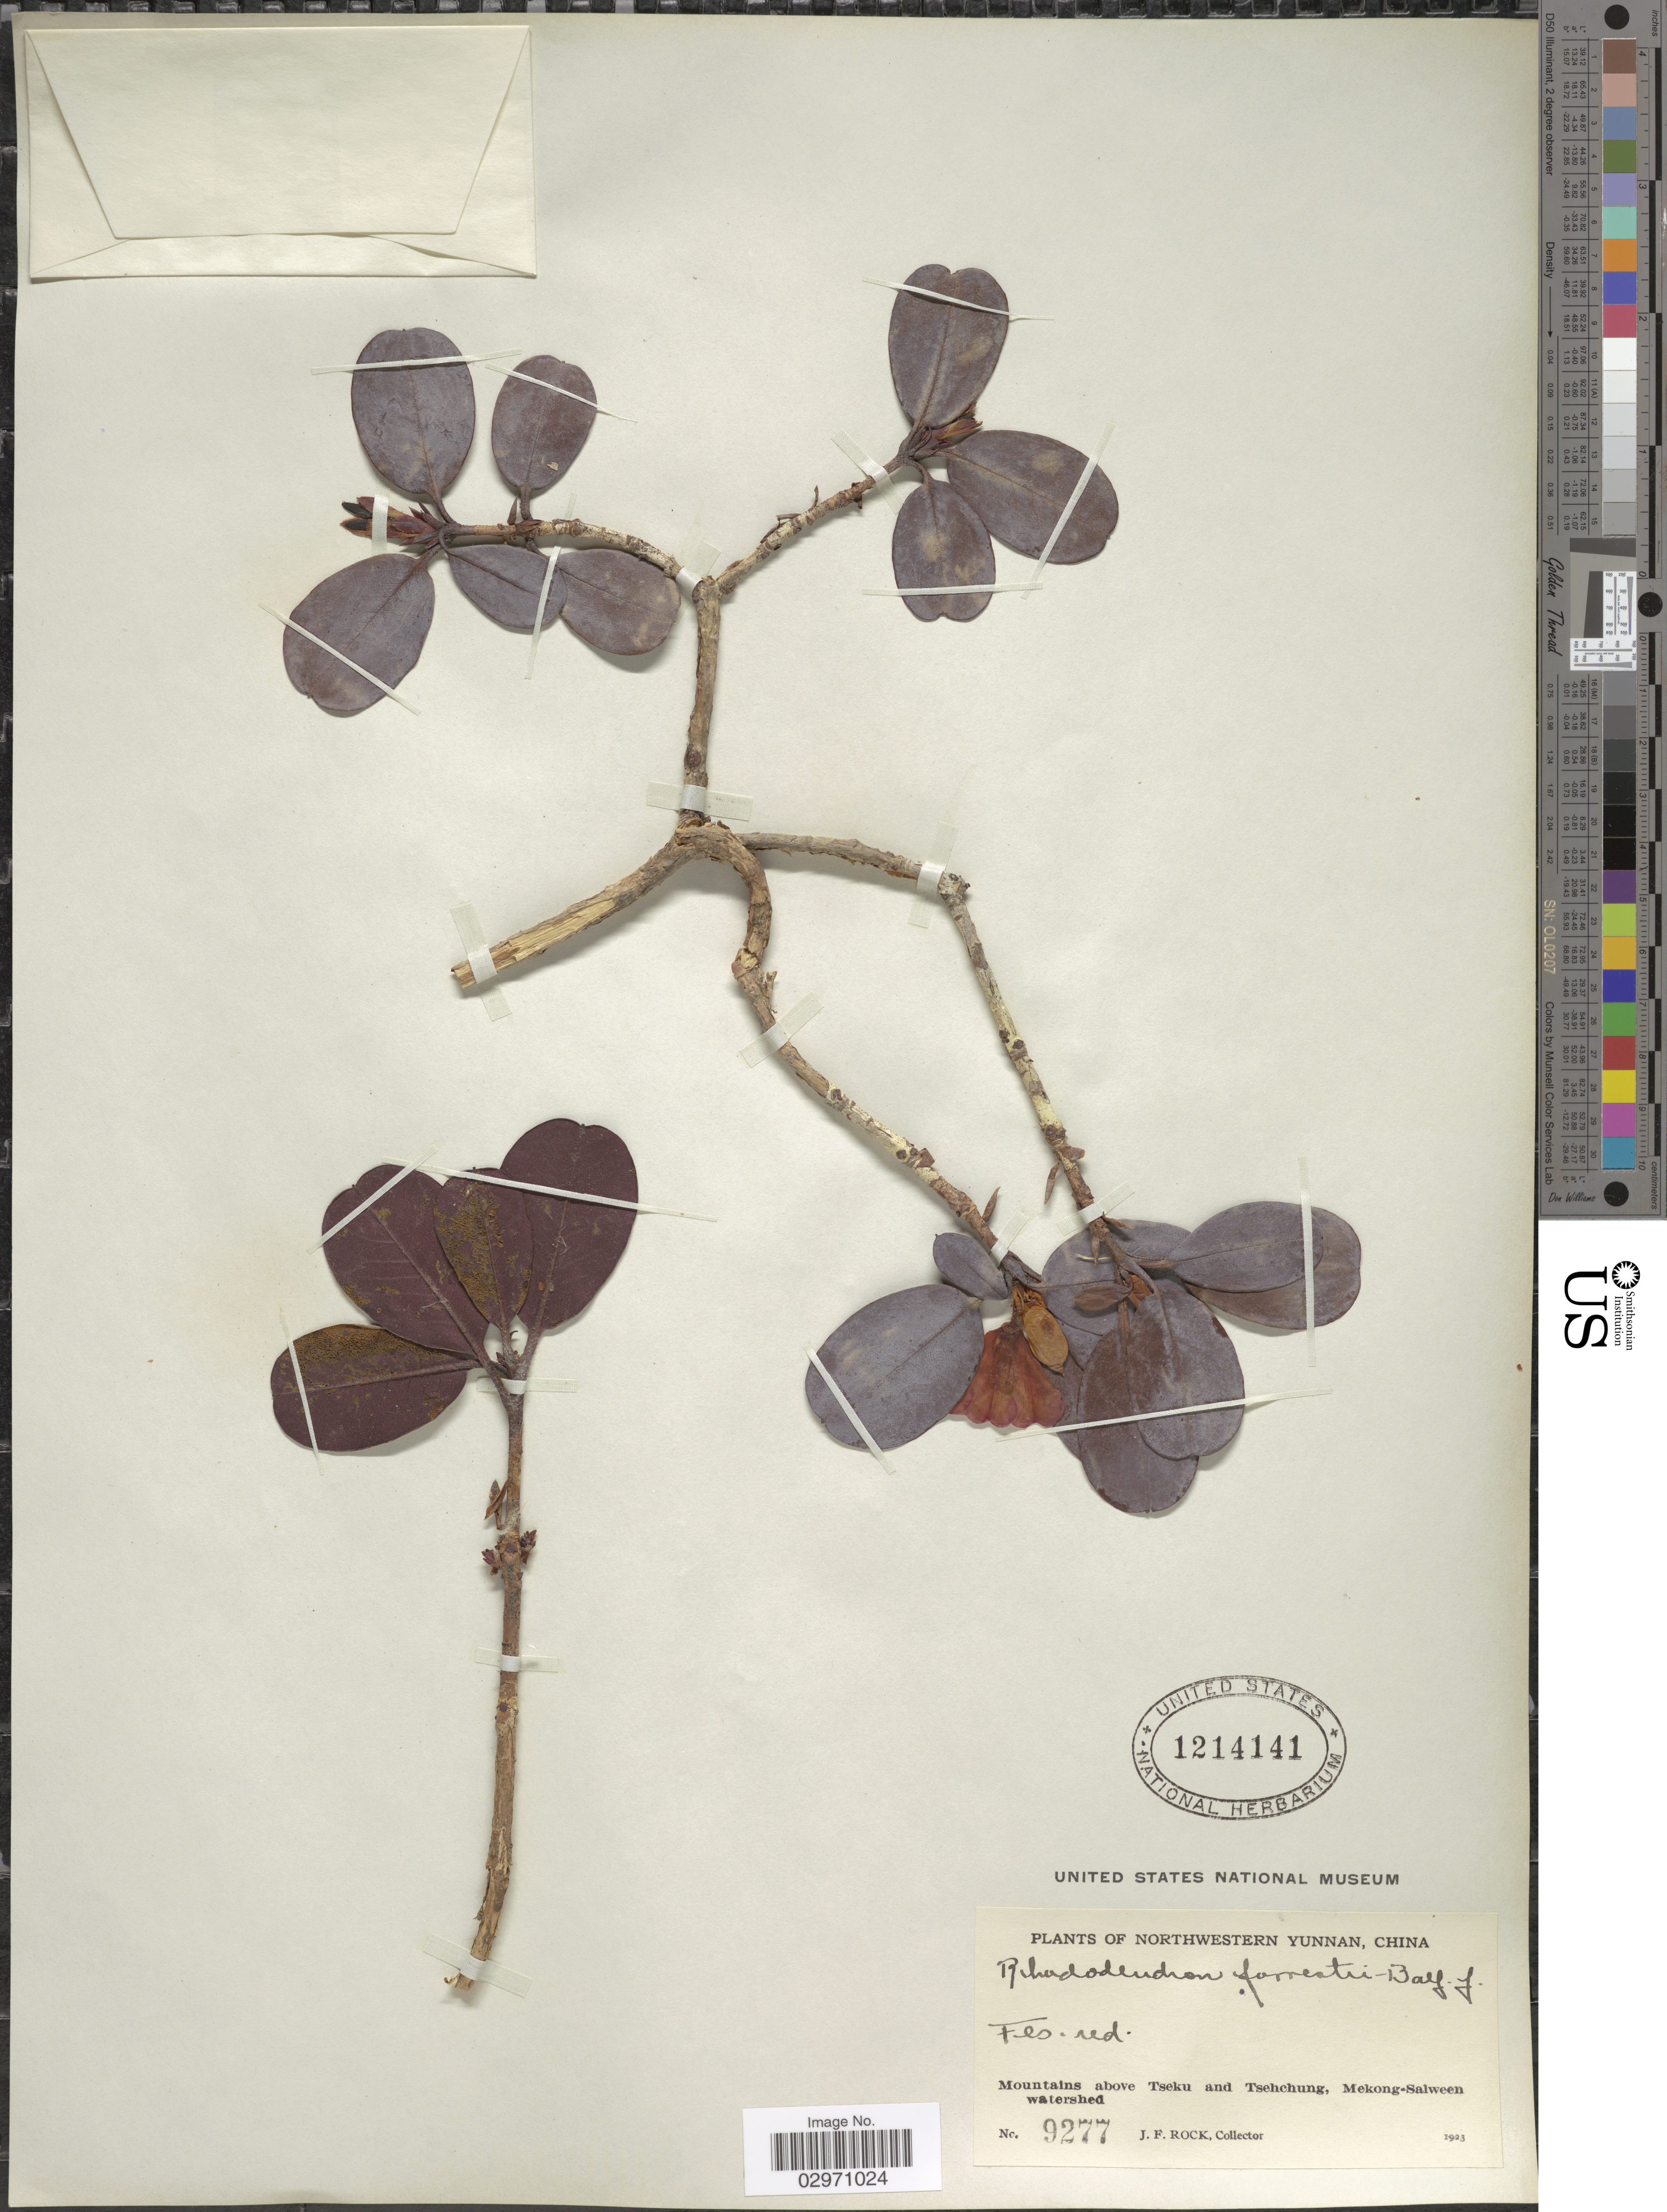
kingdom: Plantae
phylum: Tracheophyta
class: Magnoliopsida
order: Ericales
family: Ericaceae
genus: Rhododendron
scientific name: Rhododendron forrestii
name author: Balf. f. & Diels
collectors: J. Rock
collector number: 9277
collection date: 1923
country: China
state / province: Yunnan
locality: Northwestern Yunnan. Mountains above Tseku and Tsehchung, Mekong-Salween watershed.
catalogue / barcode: US 1214141